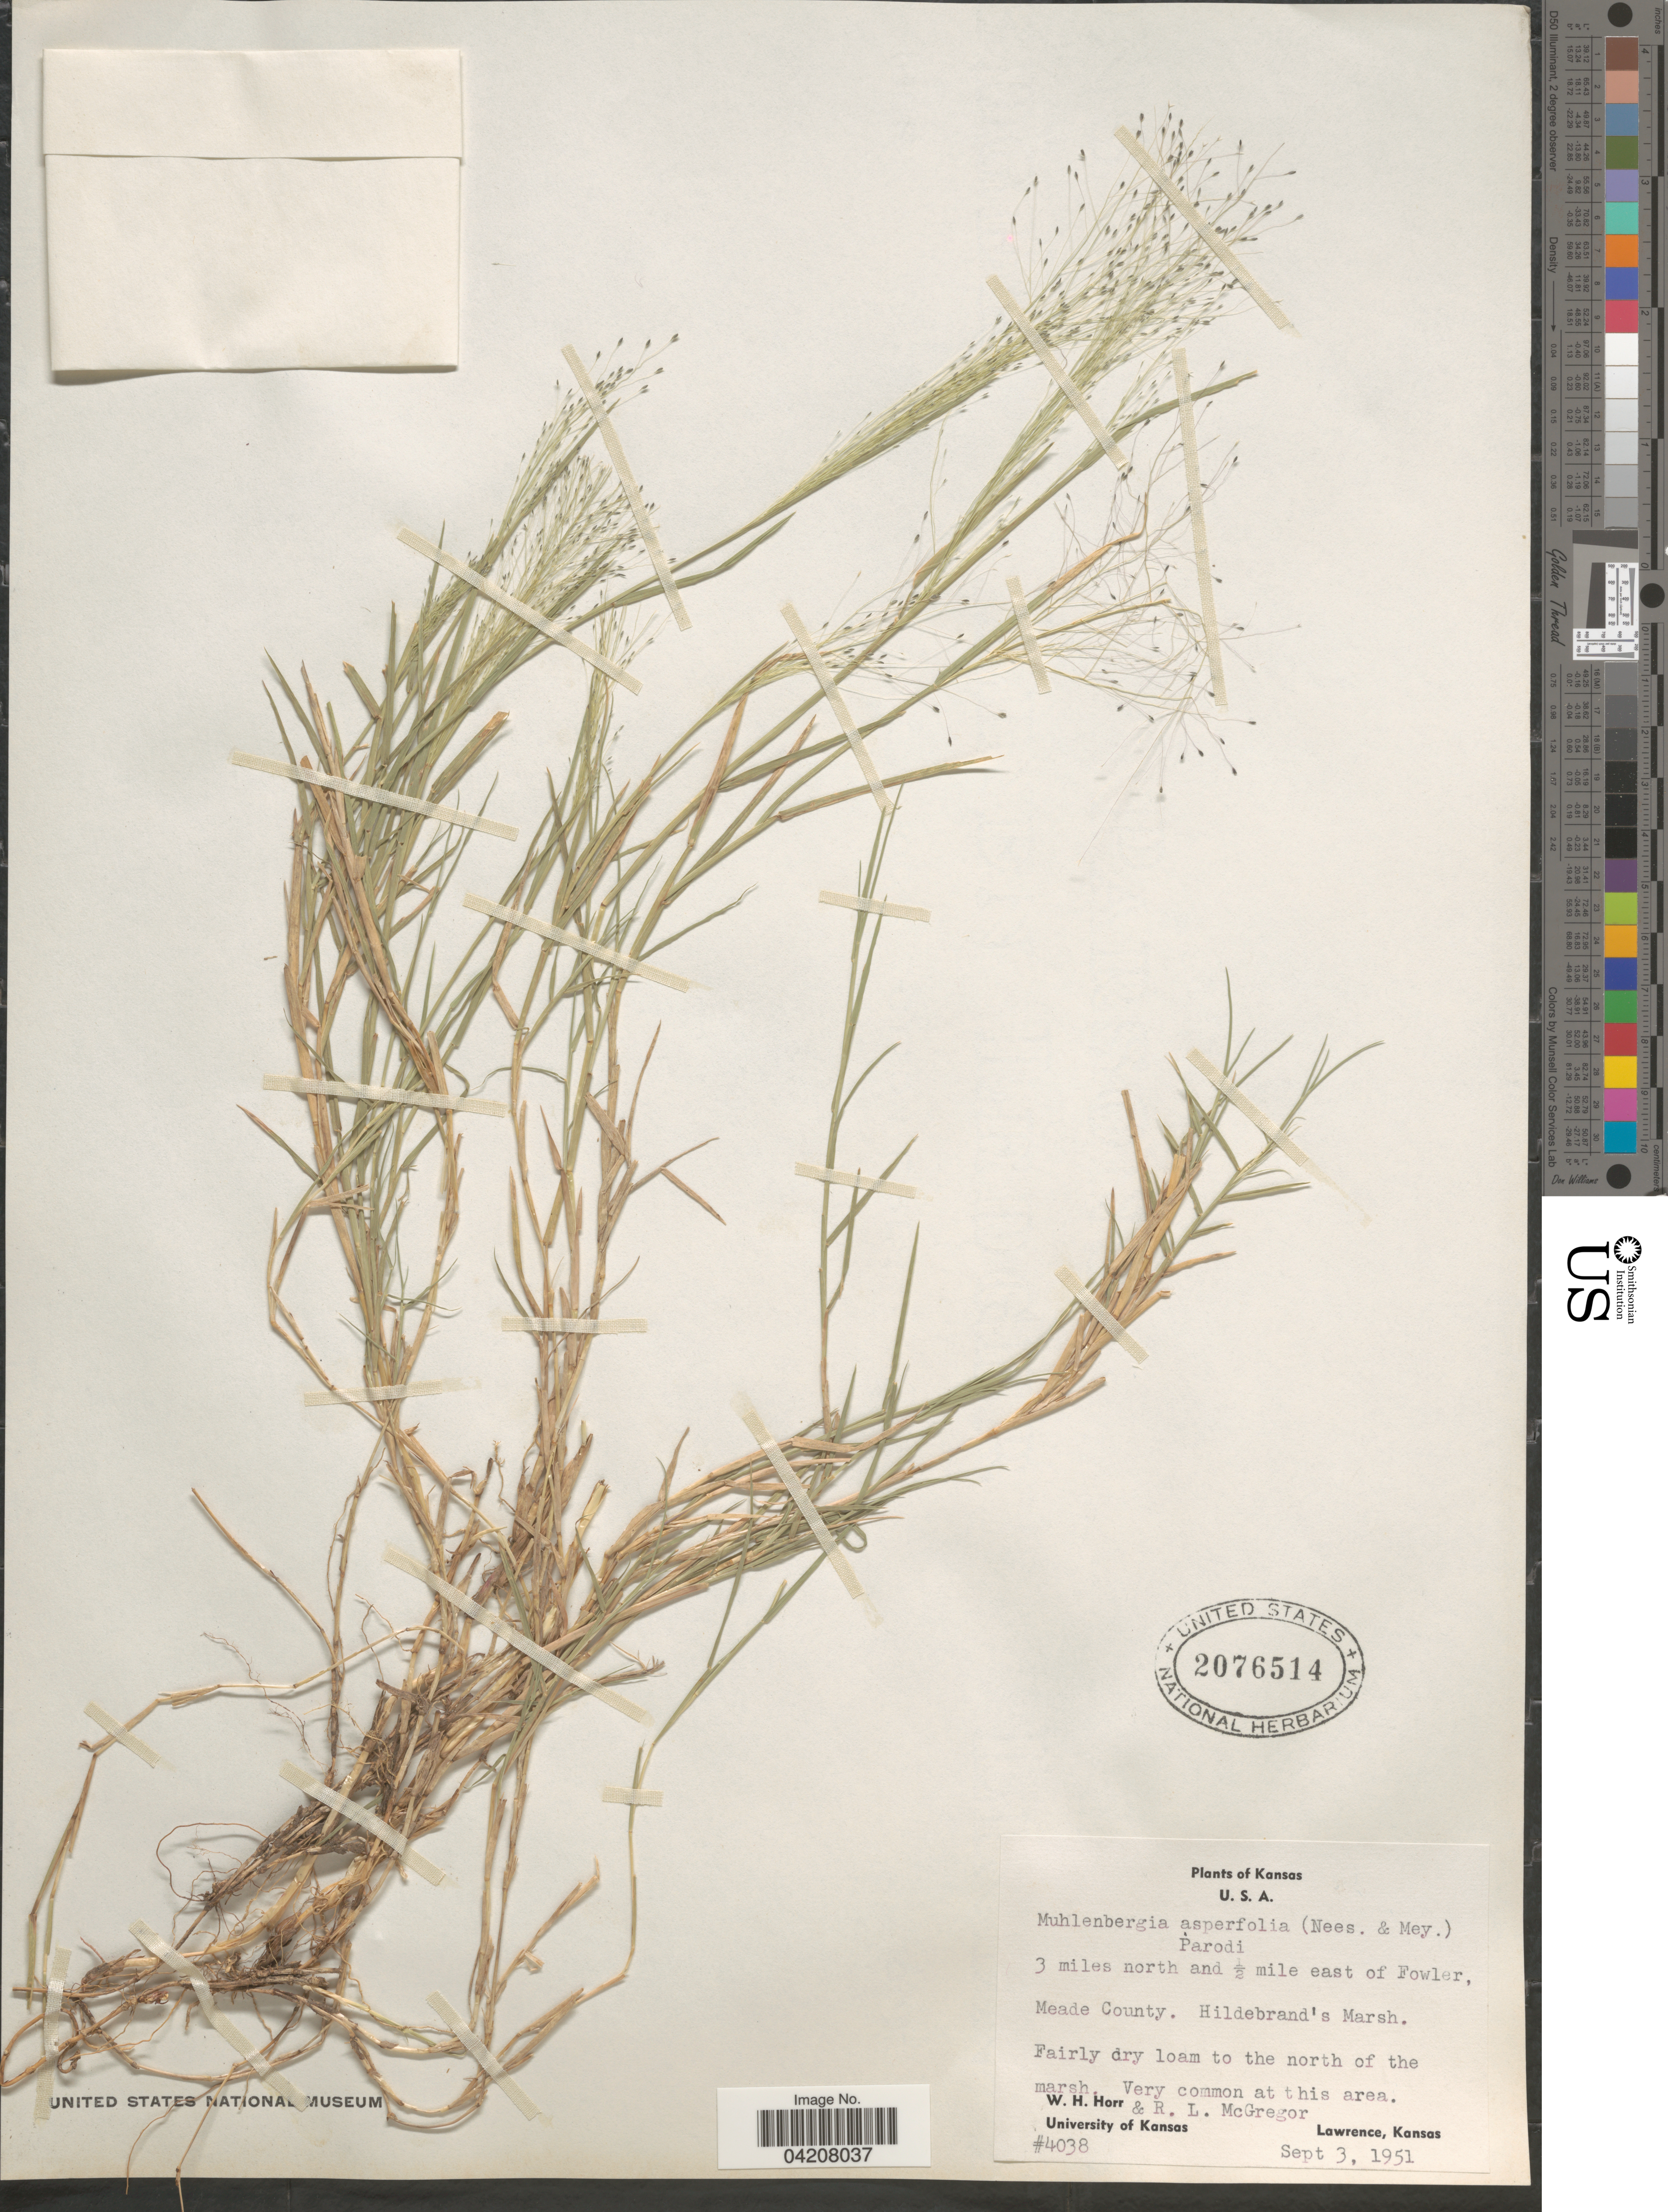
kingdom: Plantae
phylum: Tracheophyta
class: Liliopsida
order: Poales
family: Poaceae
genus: Muhlenbergia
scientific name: Muhlenbergia asperifolia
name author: (Nees & Meyen ex Trin.) Parodi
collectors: W. H. Horr & R. McGregor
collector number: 4038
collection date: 1951-09-03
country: United States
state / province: Kansas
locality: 3 miles north and ½ mile east of Fowler, Meade County. Hildebrand's Marsh. Fairly dry loam to the north of the marsh.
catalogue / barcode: US 2076514